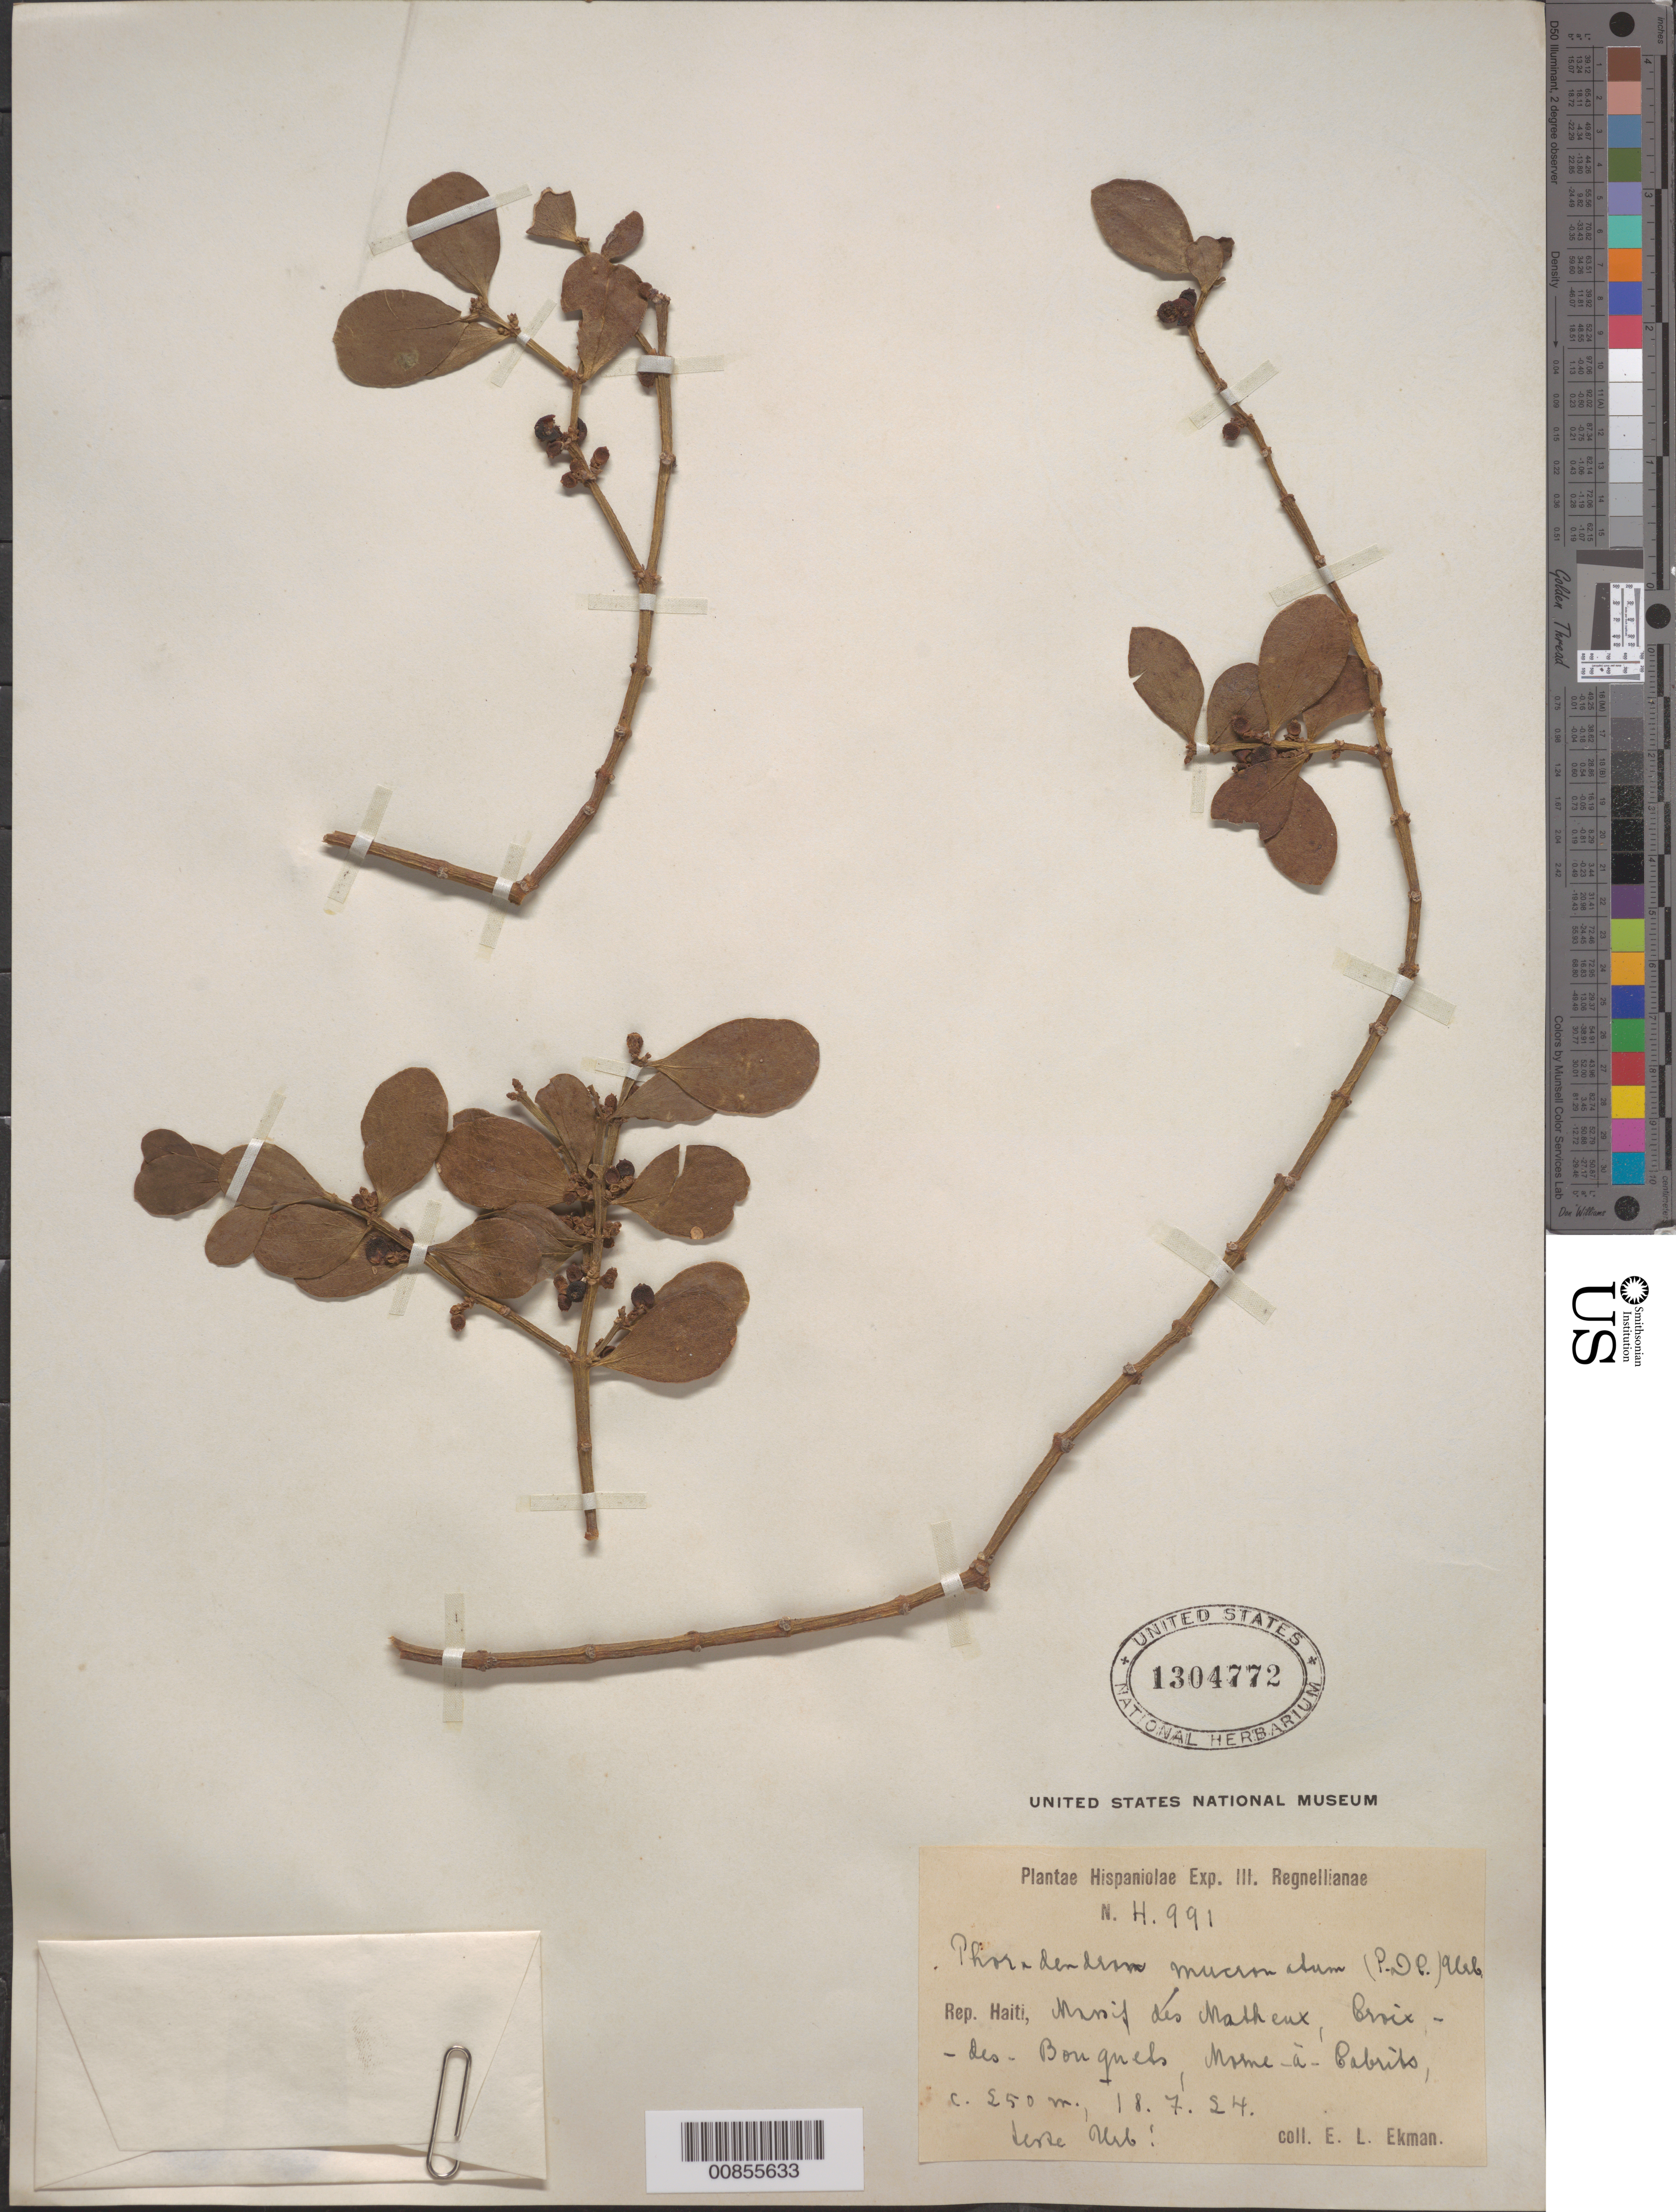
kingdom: Plantae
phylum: Tracheophyta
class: Magnoliopsida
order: Santalales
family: Viscaceae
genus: Phoradendron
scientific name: Phoradendron mucronatum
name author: (DC.) Krug & Urb.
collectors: E. L. Ekman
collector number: H 991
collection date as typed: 18 Jul 1924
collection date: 1924-07-18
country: Haiti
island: Hispaniola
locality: Massif des Matheux, Croix des Bouquets, Morne à Cabrits.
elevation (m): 250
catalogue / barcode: US 1304772